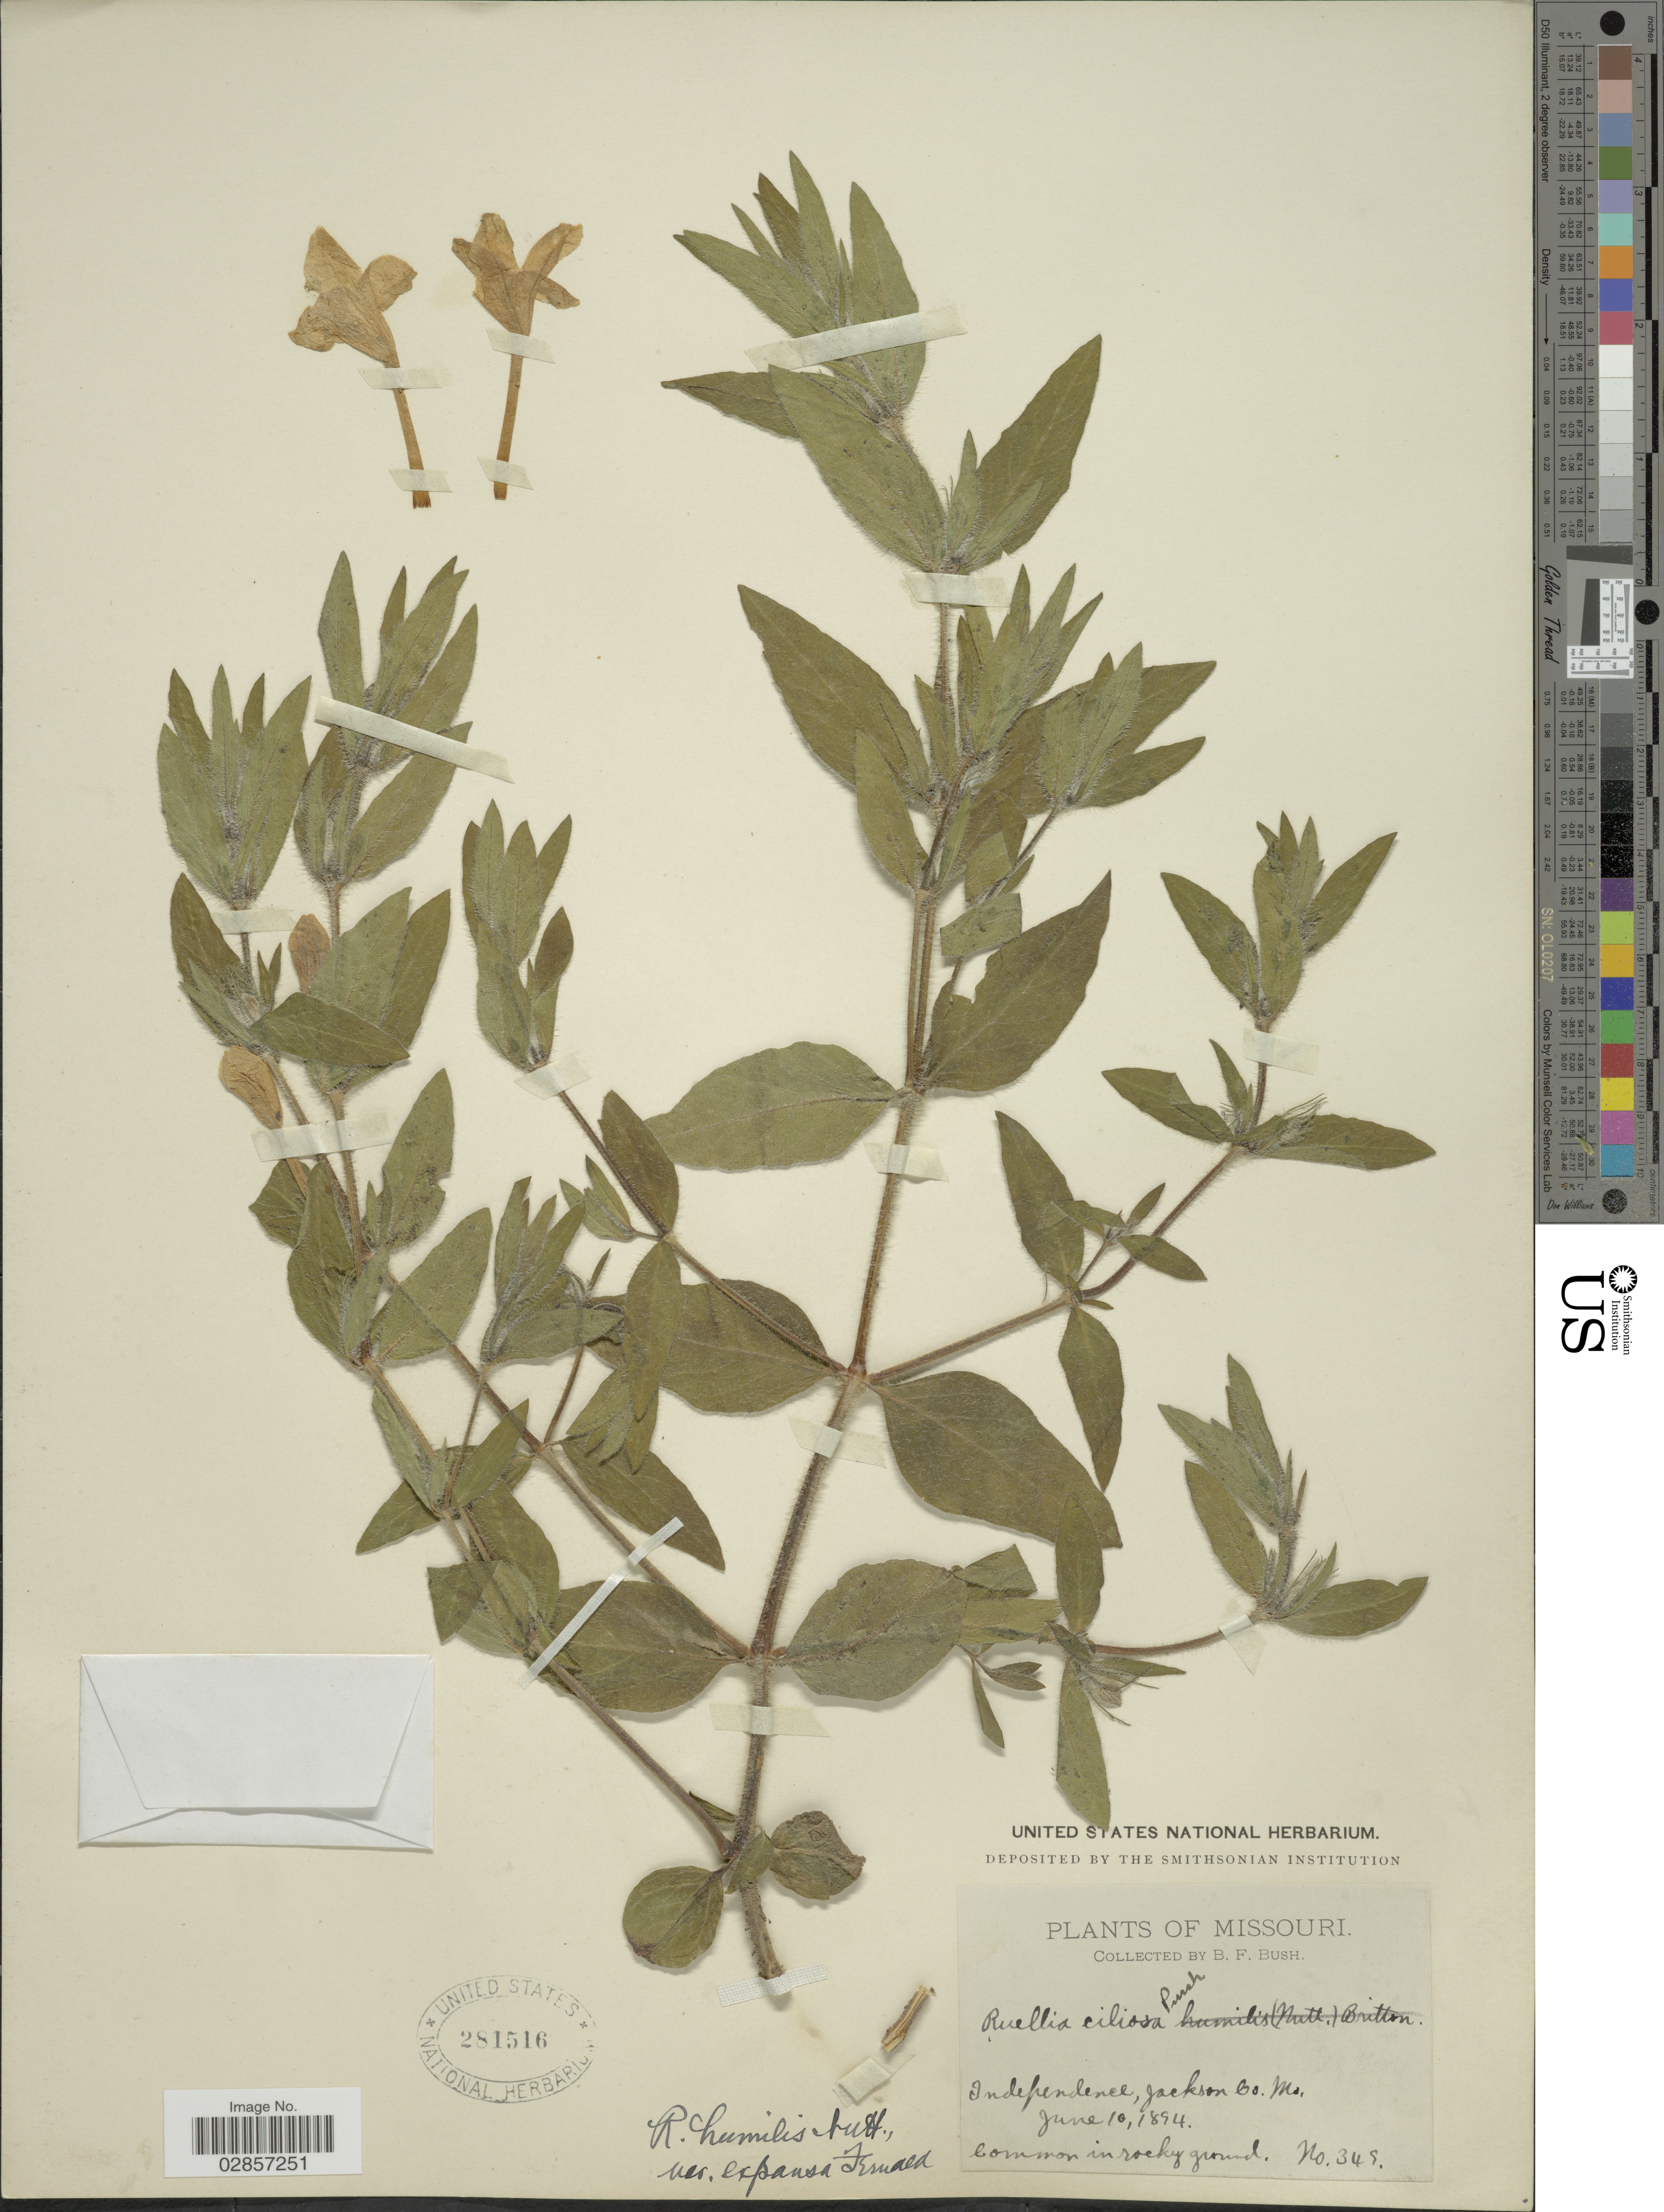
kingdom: Plantae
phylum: Tracheophyta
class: Magnoliopsida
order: Lamiales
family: Acanthaceae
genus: Ruellia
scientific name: Ruellia humilis var. expansa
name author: Fernald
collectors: B. F. Bush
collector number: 349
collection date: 1894-06-10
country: United States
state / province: Missouri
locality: Independence, Jackson Co., Mo.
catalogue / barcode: US 281516